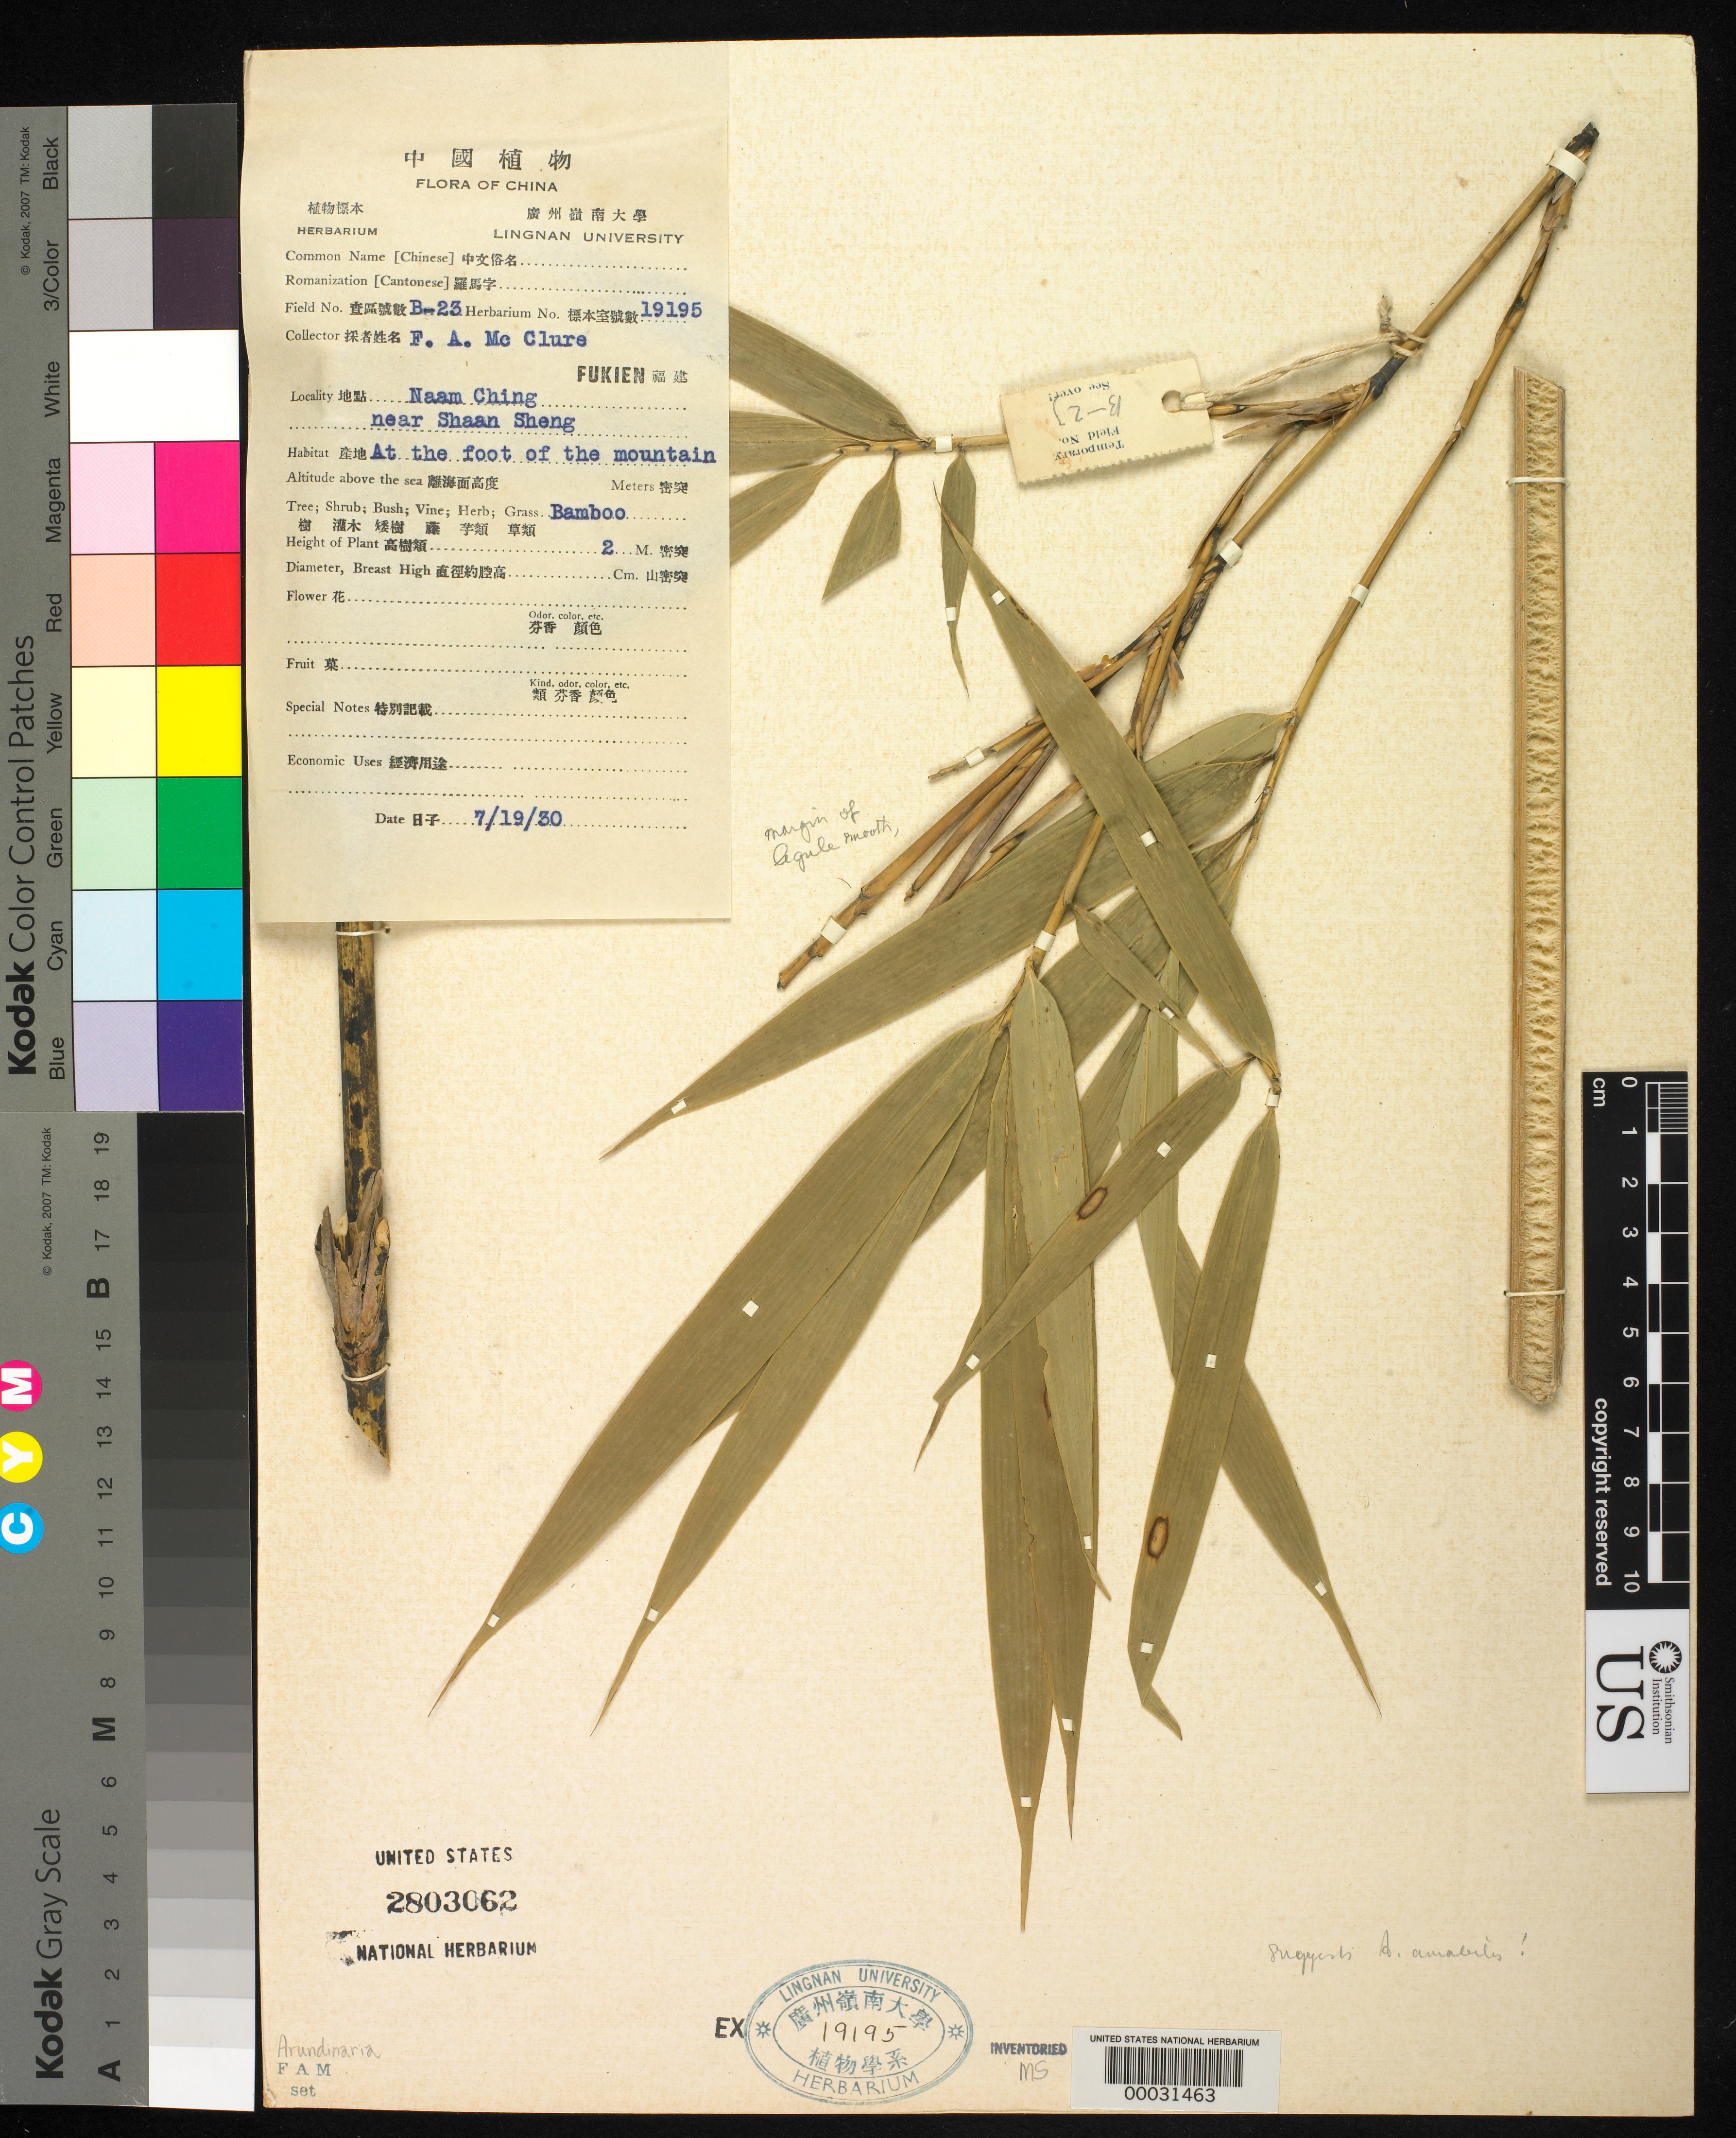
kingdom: Plantae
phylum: Tracheophyta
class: Liliopsida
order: Poales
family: Poaceae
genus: Arundinaria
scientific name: Arundinaria sp.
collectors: F. A. McClure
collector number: B-23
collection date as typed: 19 Jul 1930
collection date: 1930-07-19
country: China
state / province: Fujian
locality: Naam ching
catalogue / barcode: US 2803062